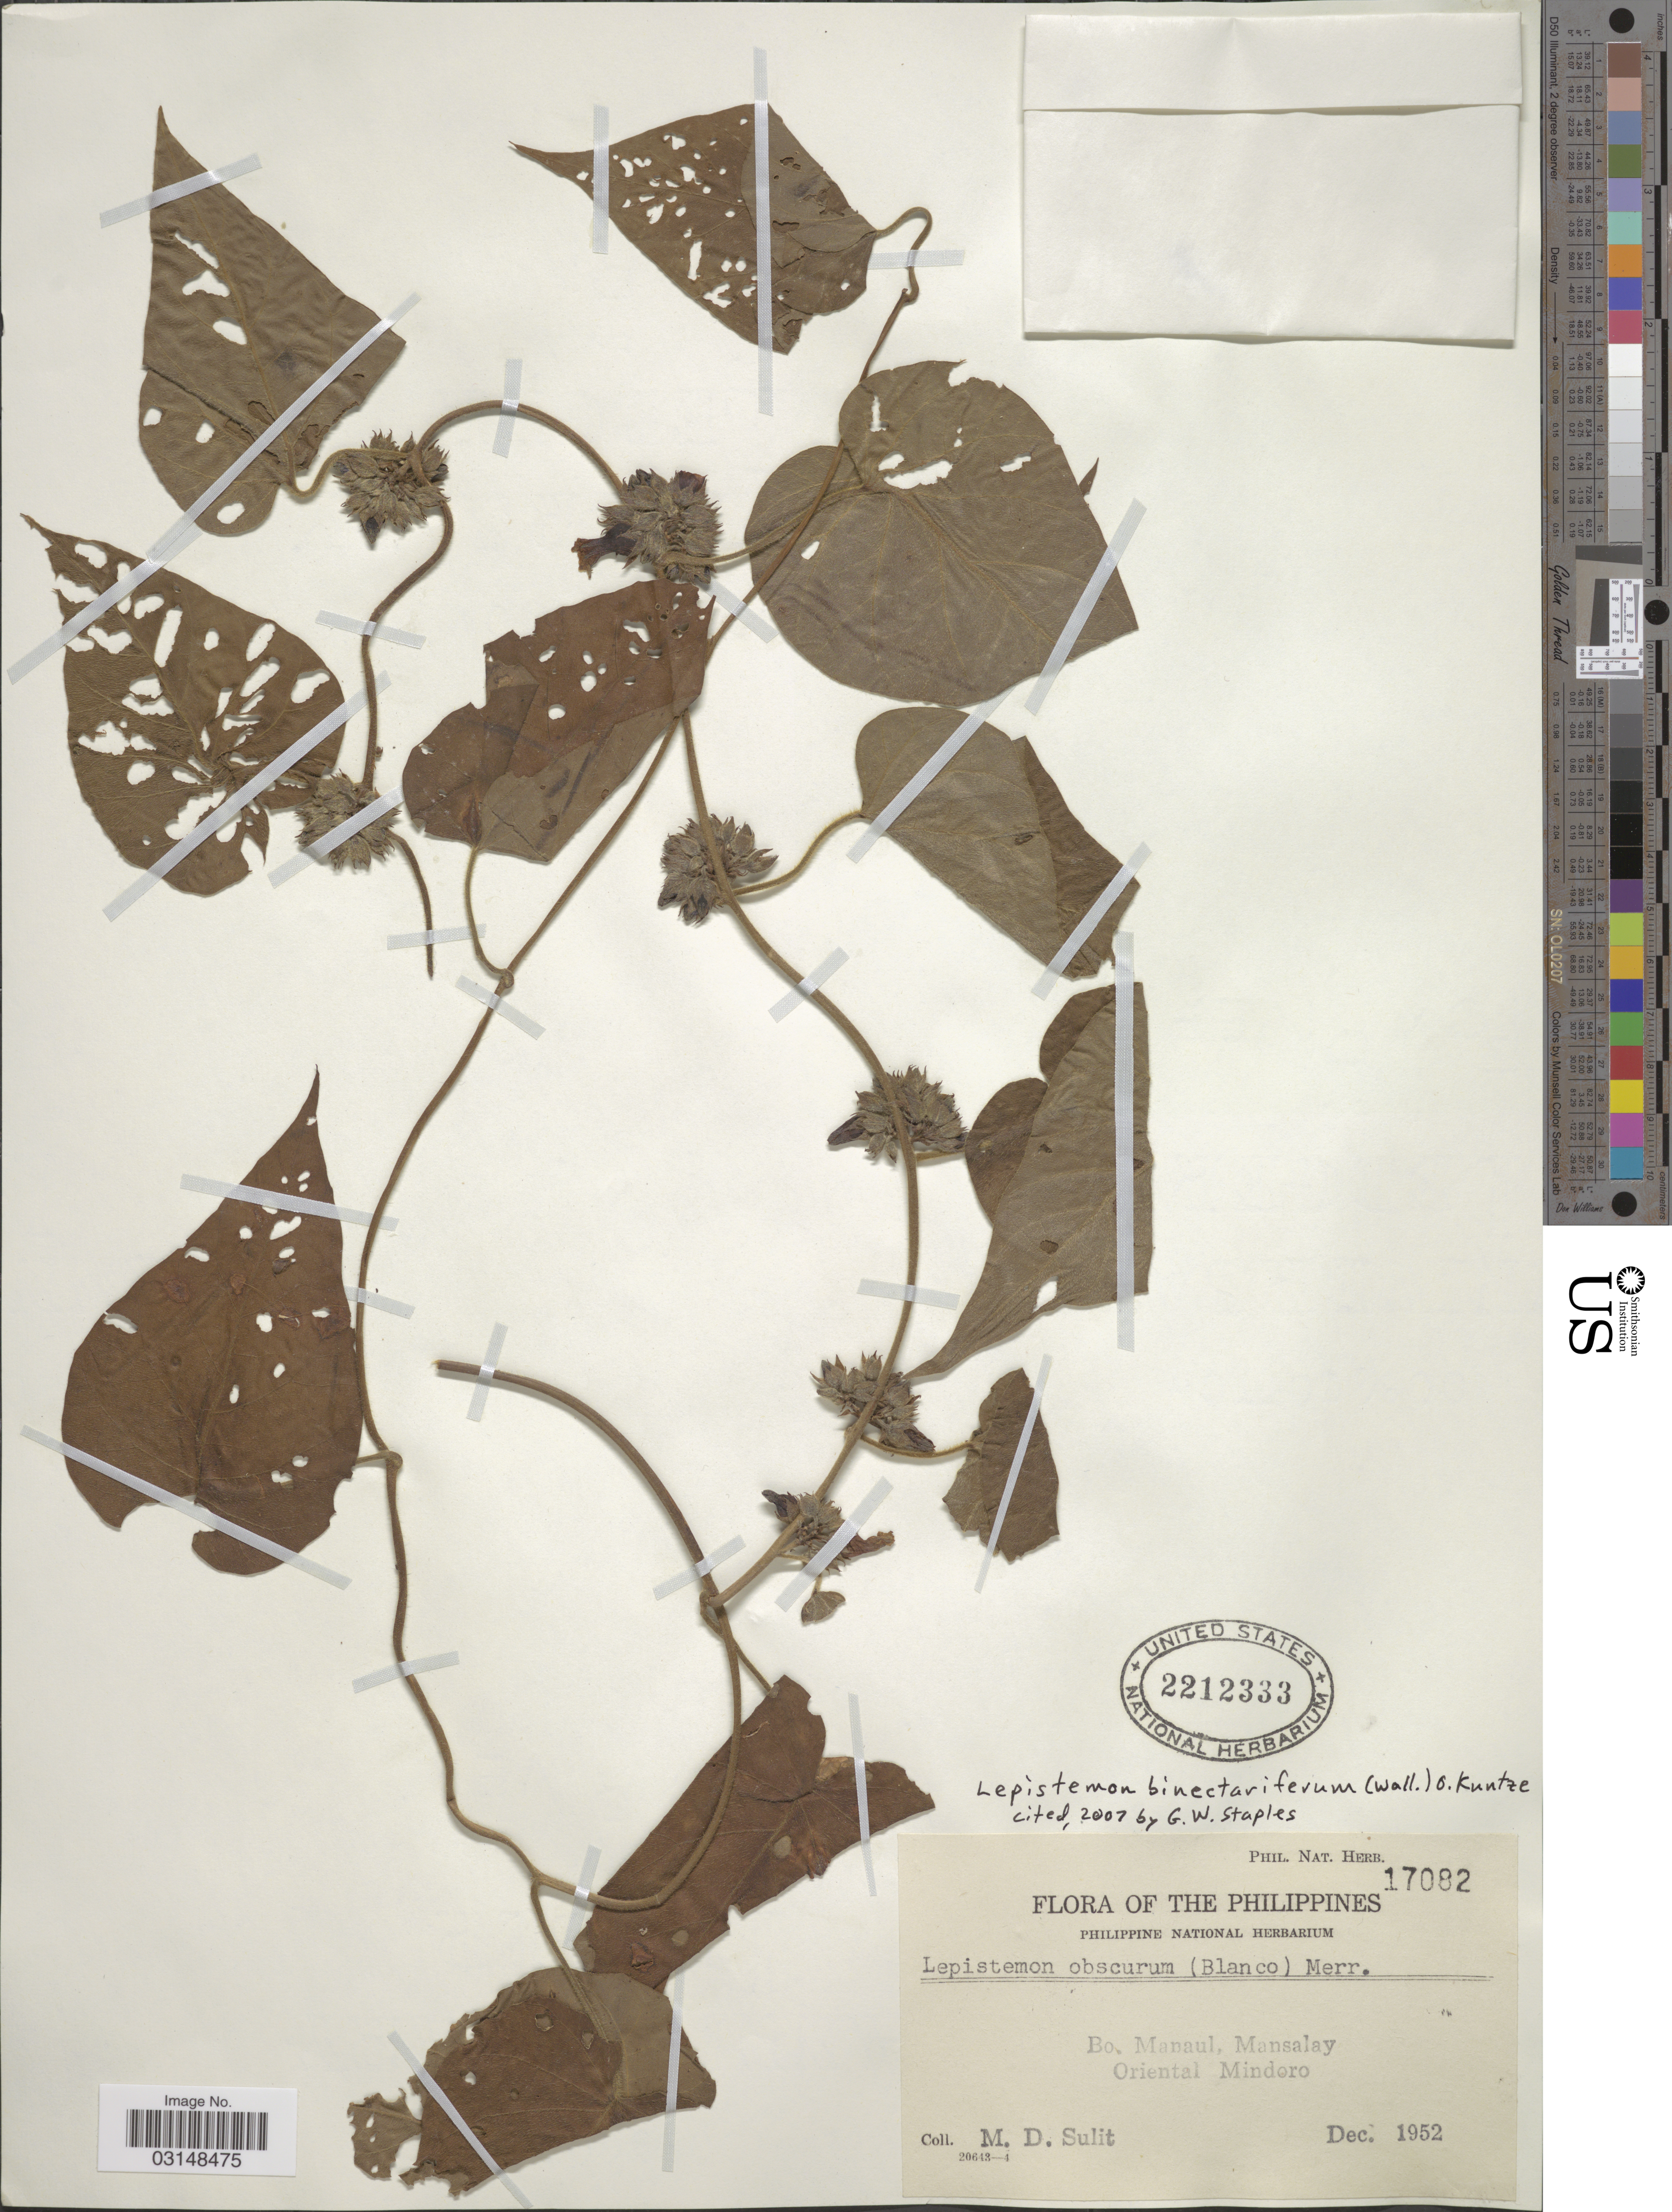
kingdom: Plantae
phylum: Tracheophyta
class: Magnoliopsida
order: Solanales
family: Convolvulaceae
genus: Lepistemon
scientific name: Lepistemon binectarifer var. binectarifer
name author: (Wall.) Kuntze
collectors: M. Sulit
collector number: Phil. Nat. Herb. 17082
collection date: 1952-12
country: Philippines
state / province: Mimaropa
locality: Bo. Manaul, Mansalay, Oriental Mindoro.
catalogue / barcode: US 2212333